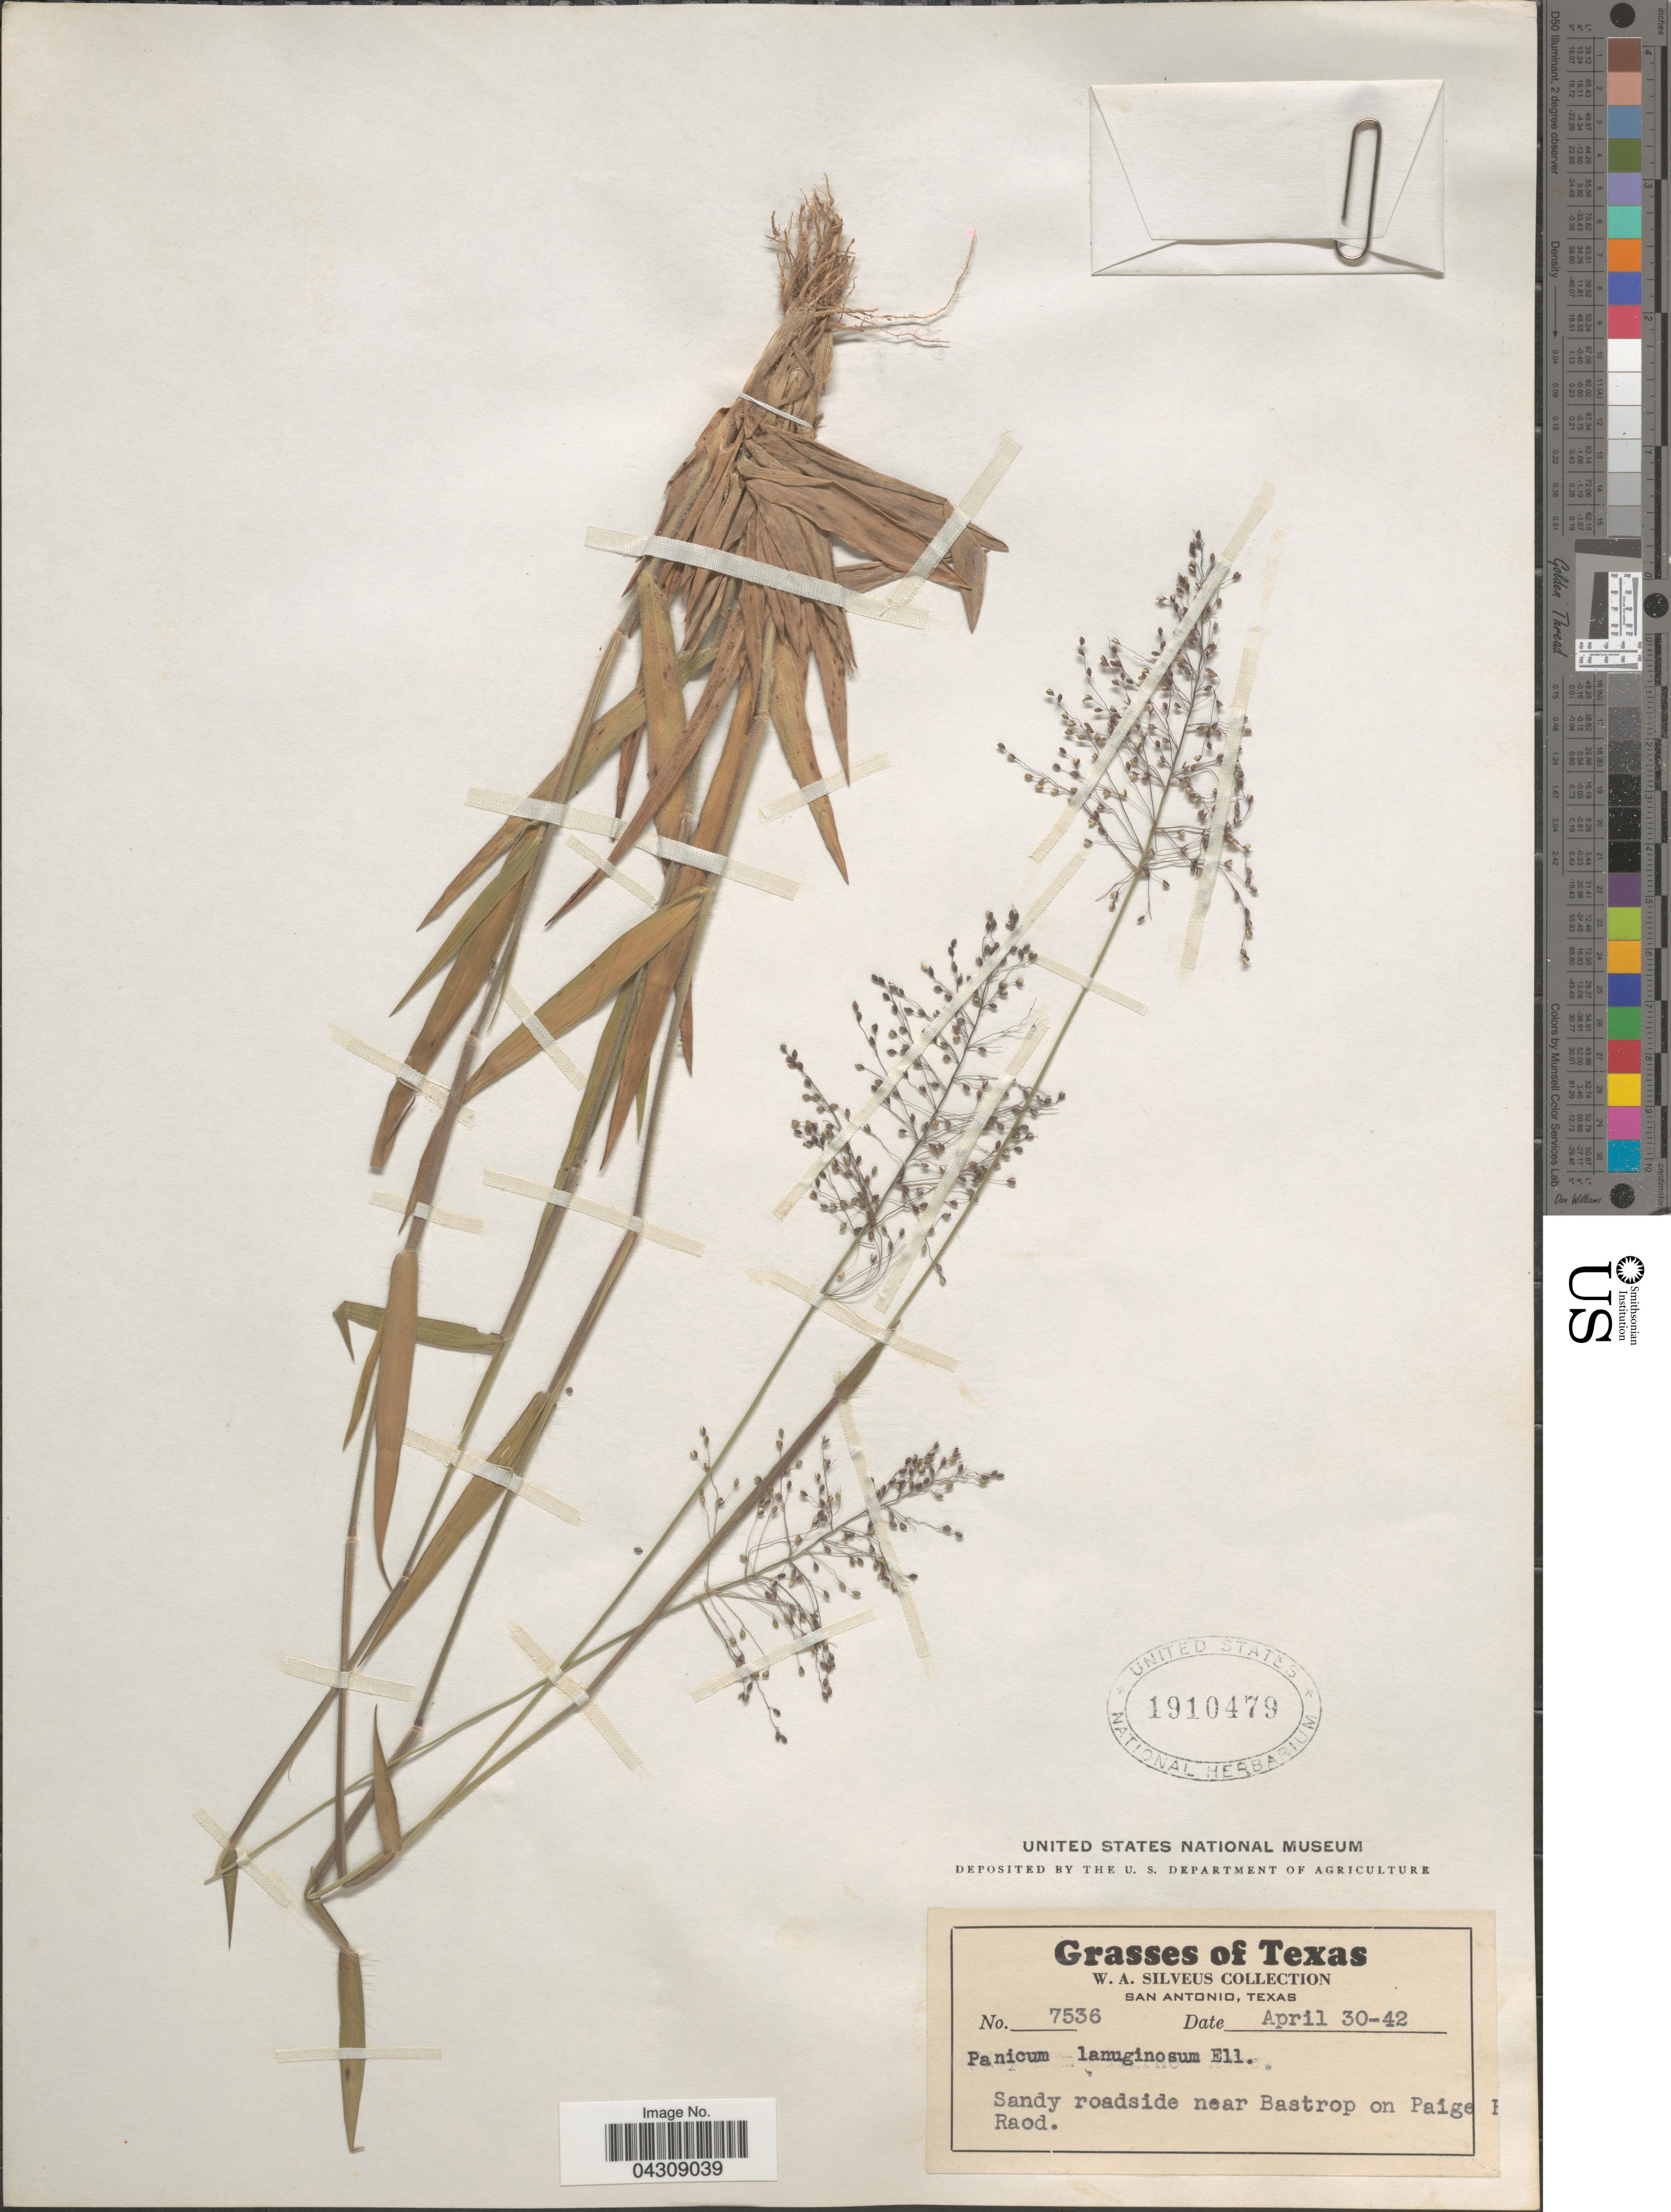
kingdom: Plantae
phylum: Tracheophyta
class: Liliopsida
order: Poales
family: Poaceae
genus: Dichanthelium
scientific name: Dichanthelium acuminatum var. acuminatum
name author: (Sw.) Gould & C.A. Clark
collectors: W. Silveus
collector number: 7536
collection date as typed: Transcribed d/m/y: 30/4/42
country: United States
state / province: Texas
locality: Sandy roadside near Bastrop on Paige road.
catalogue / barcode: US 1910479